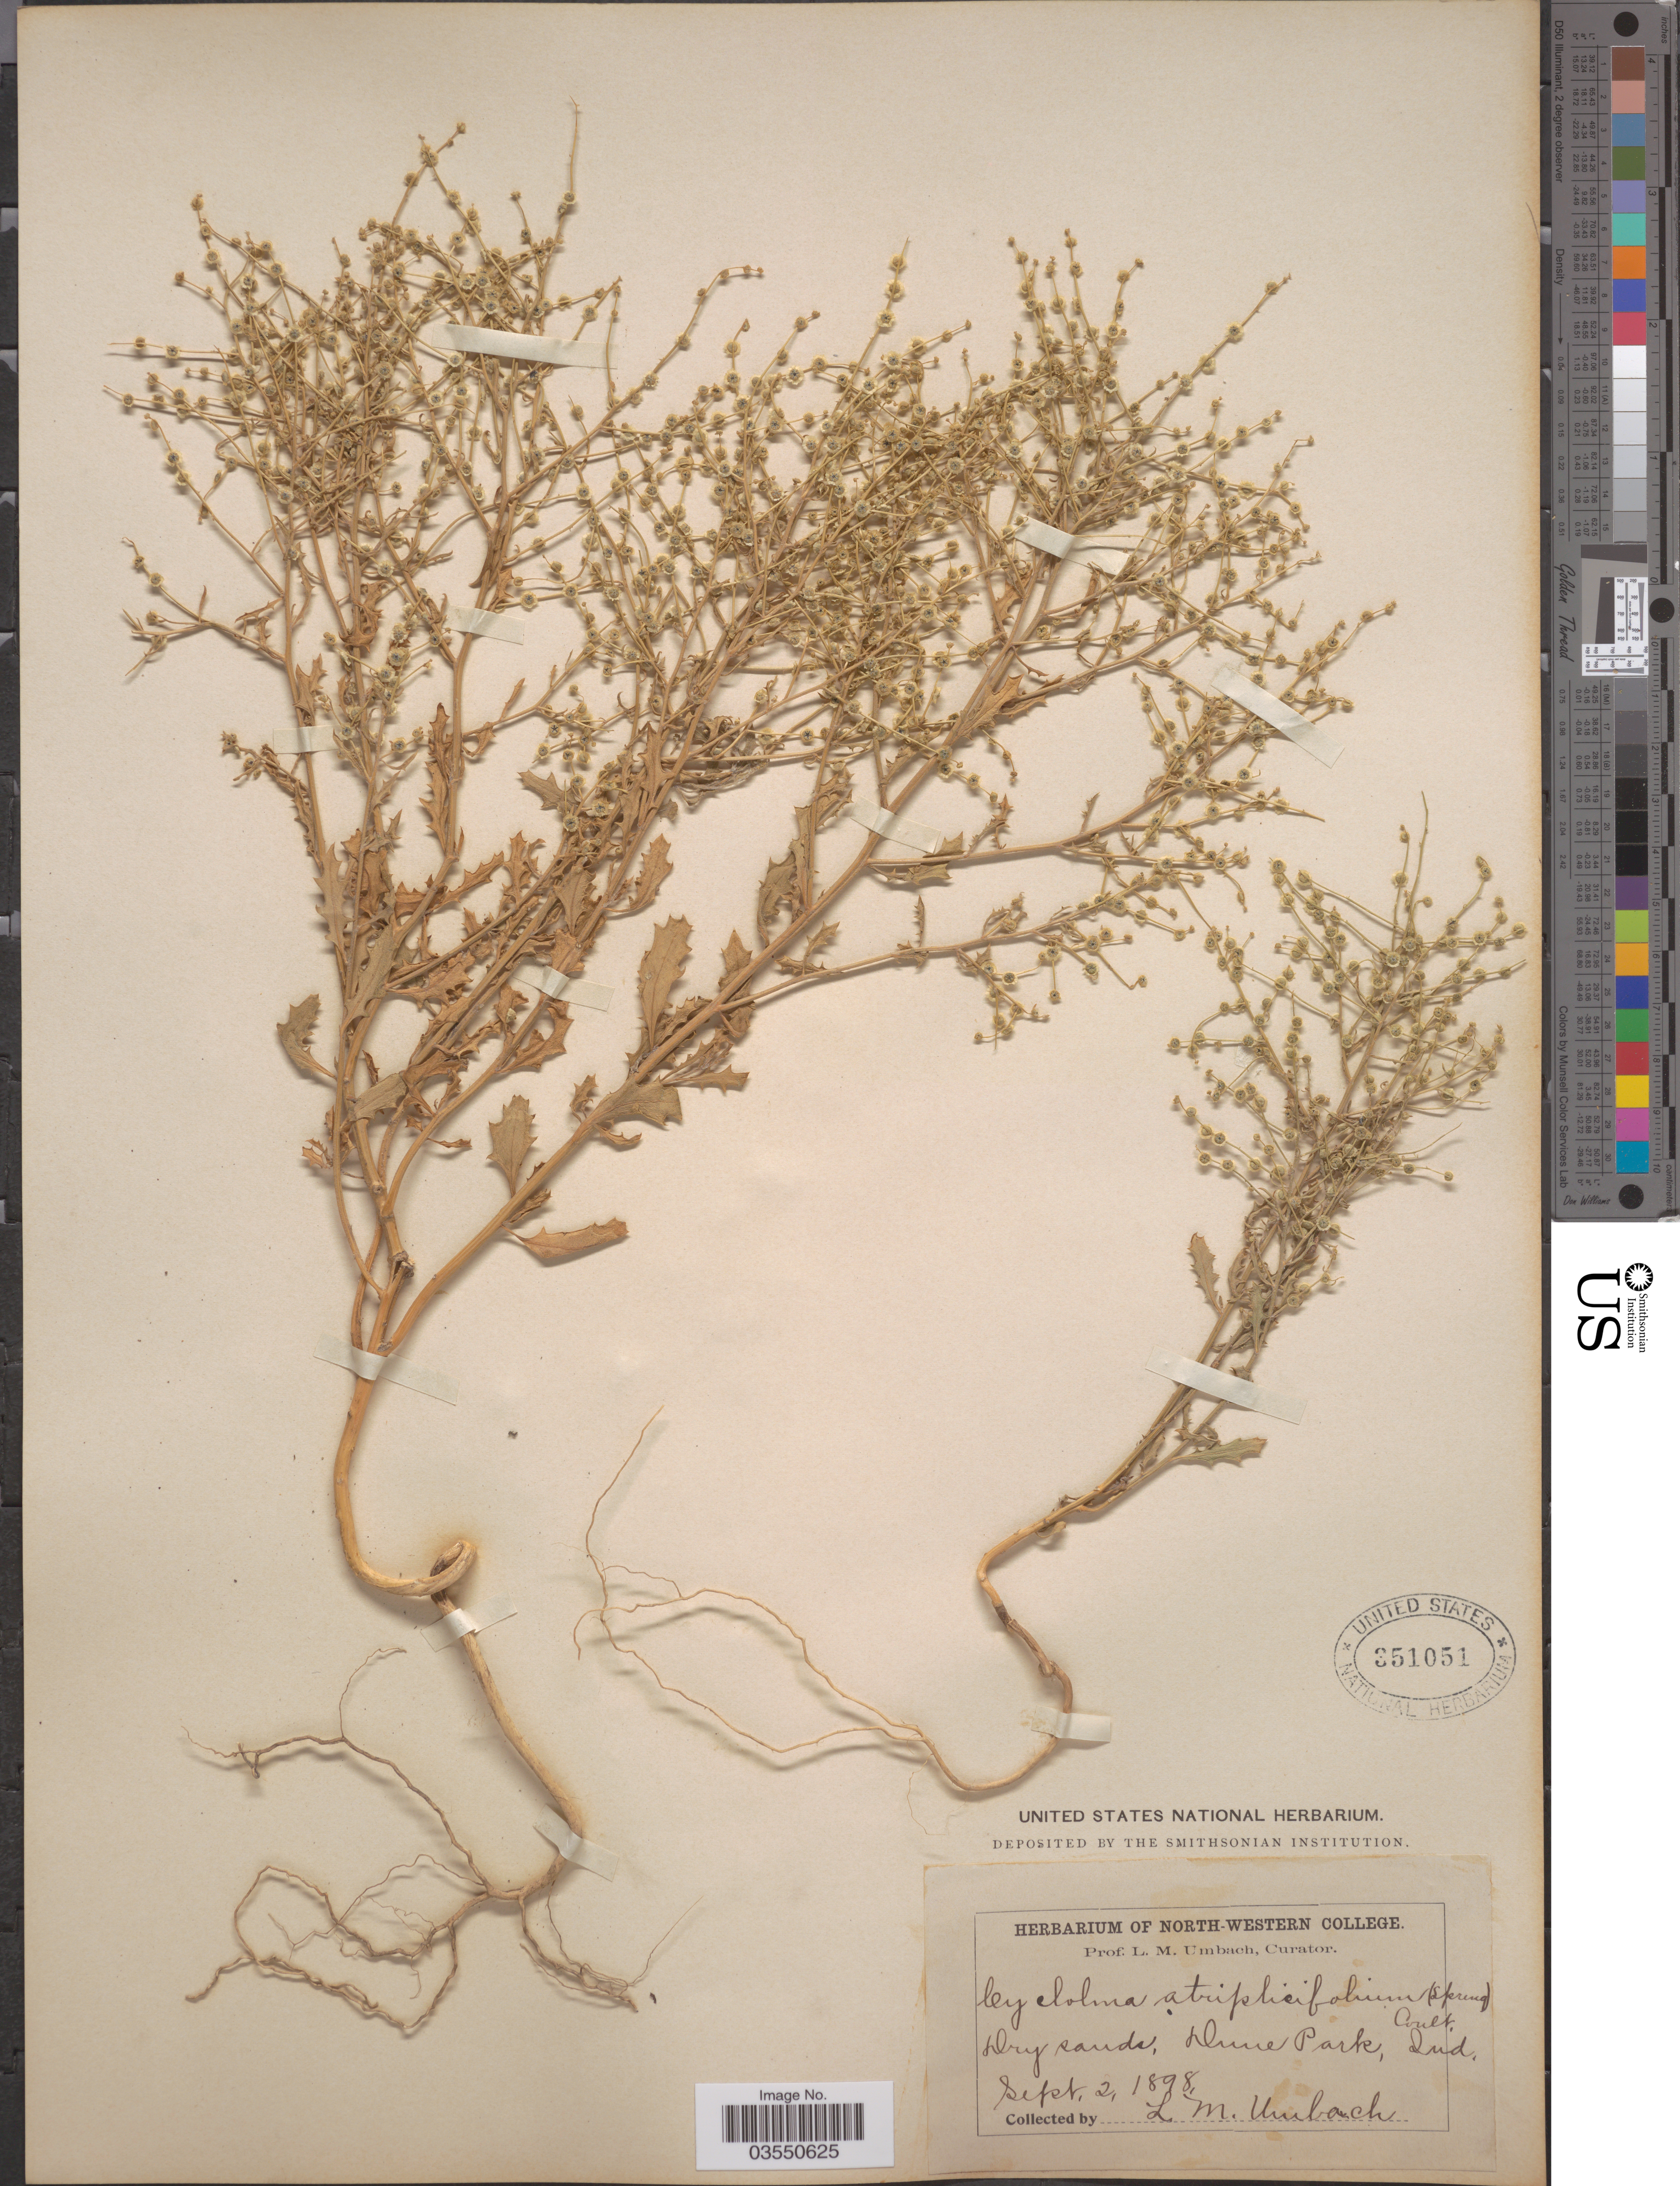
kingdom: Plantae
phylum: Tracheophyta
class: Magnoliopsida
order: Caryophyllales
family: Amaranthaceae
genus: Dysphania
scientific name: Dysphania atriplicifolia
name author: (Spreng.) G. Kadereit et al.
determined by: U.S. National Herbarium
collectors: L. M. Umbach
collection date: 1898-09-02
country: United States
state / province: Indiana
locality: Dune Park.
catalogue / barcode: US 351051